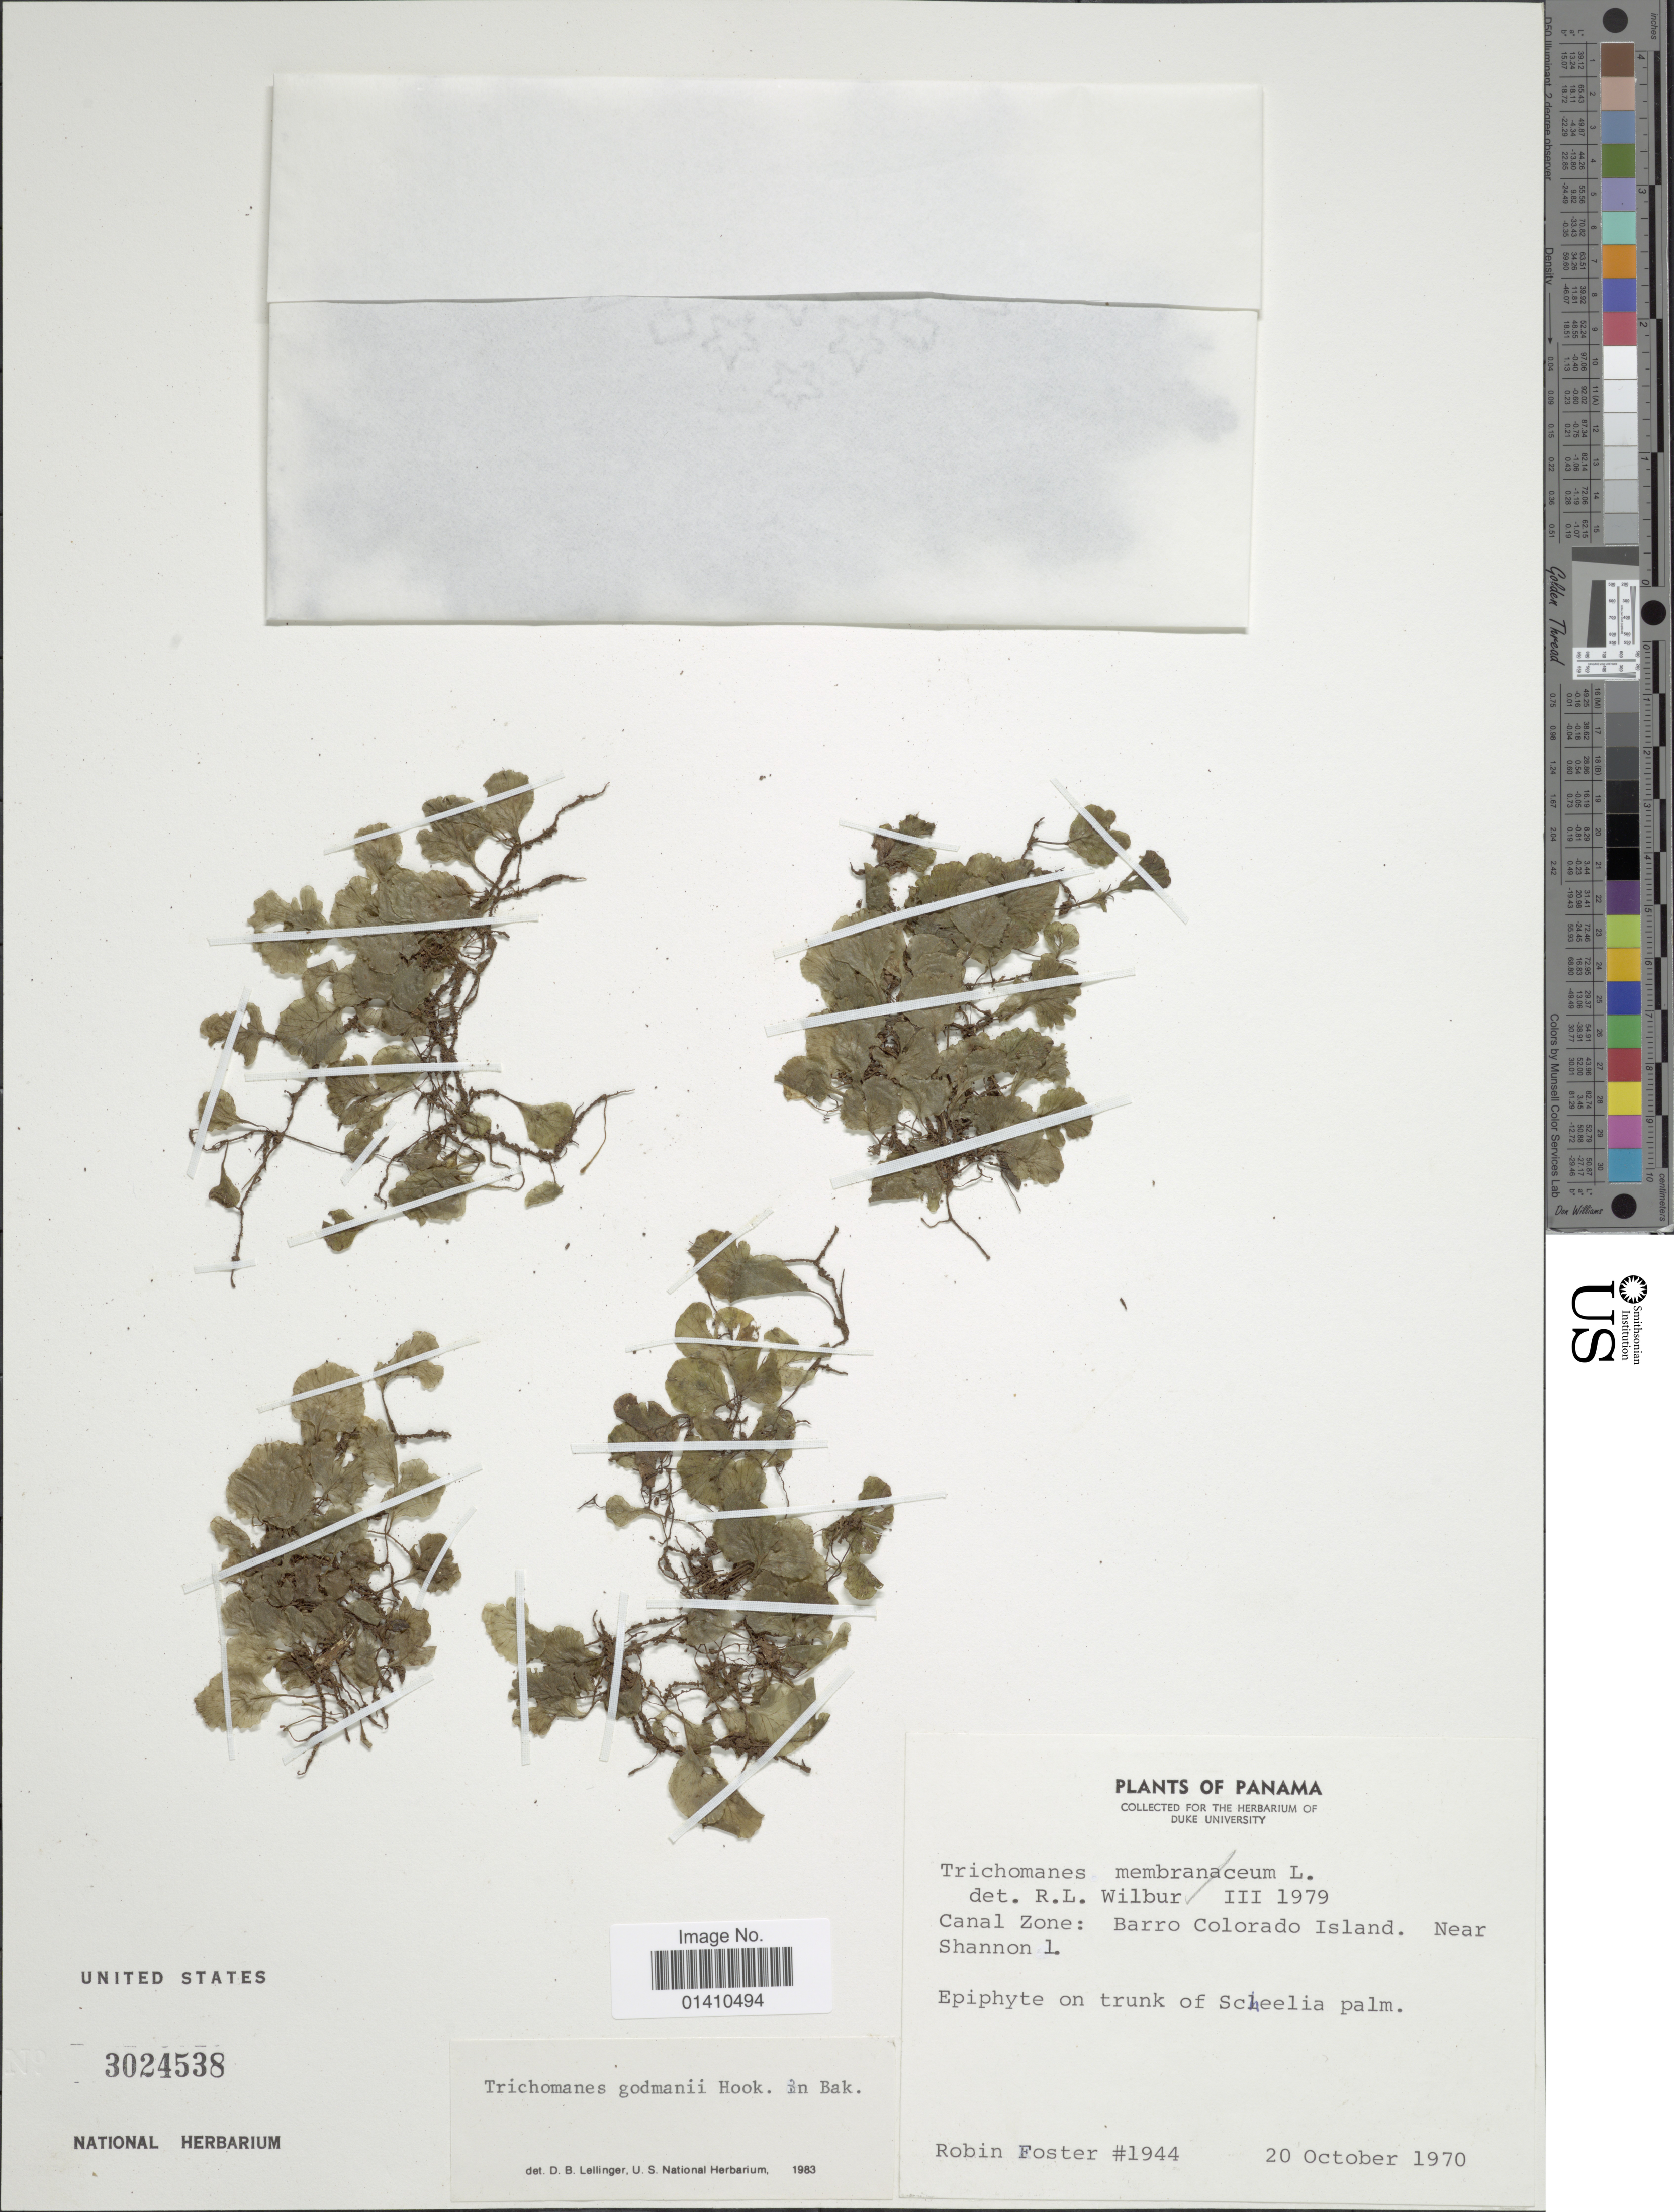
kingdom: Plantae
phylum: Tracheophyta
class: Polypodiopsida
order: Hymenophyllales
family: Hymenophyllaceae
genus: Didymoglossum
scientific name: Didymoglossum godmanii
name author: (Hook. ex Baker) Ebihara & Dubuisson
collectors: R. Foster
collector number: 1944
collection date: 1970-10-20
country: Panama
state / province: Panamá Oeste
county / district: Canal Zone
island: Barro Colorado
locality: Canal Zone: Barro Colorado Island. Near Shannon l., Epiphyte ontrunk of Scheelia palm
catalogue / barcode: US 3024538